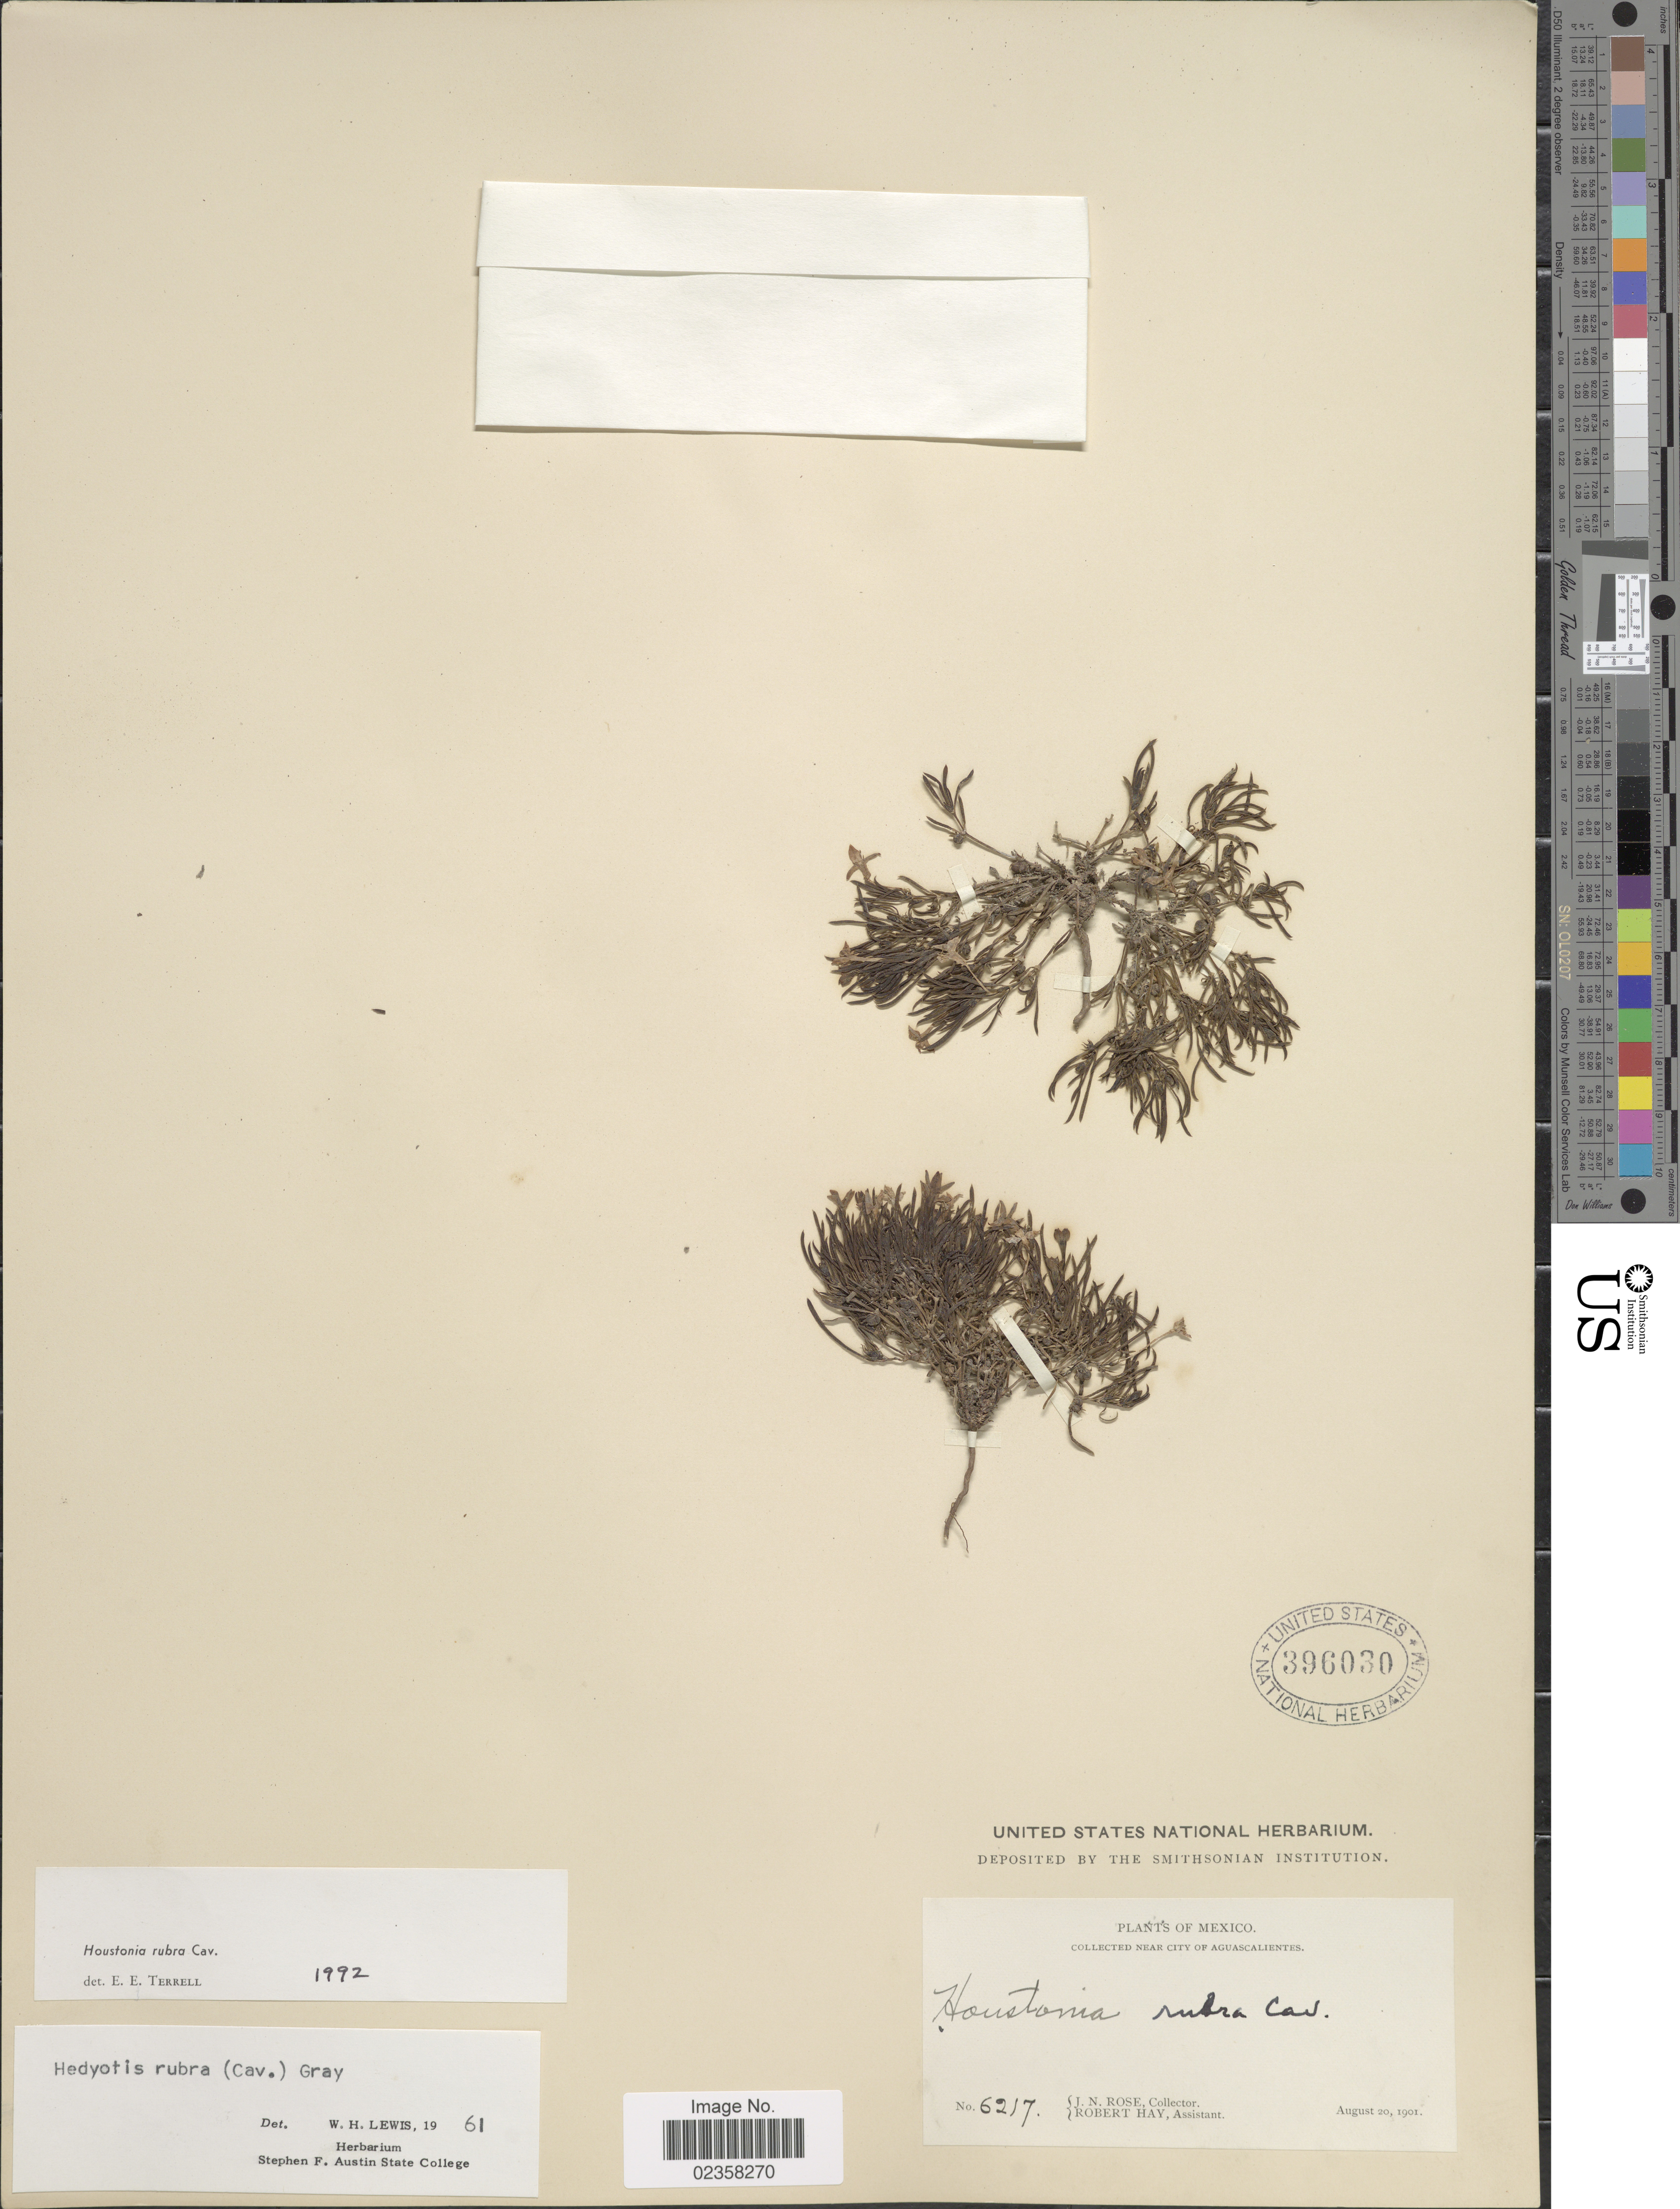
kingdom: Plantae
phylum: Tracheophyta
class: Magnoliopsida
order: Gentianales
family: Rubiaceae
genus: Houstonia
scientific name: Houstonia rubra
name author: Cav.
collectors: J. N. Rose & R. H. Hay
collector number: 6217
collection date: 1901-08-20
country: Mexico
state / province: Aguascalientes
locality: Near city of Aguascalientes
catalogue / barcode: US 396030